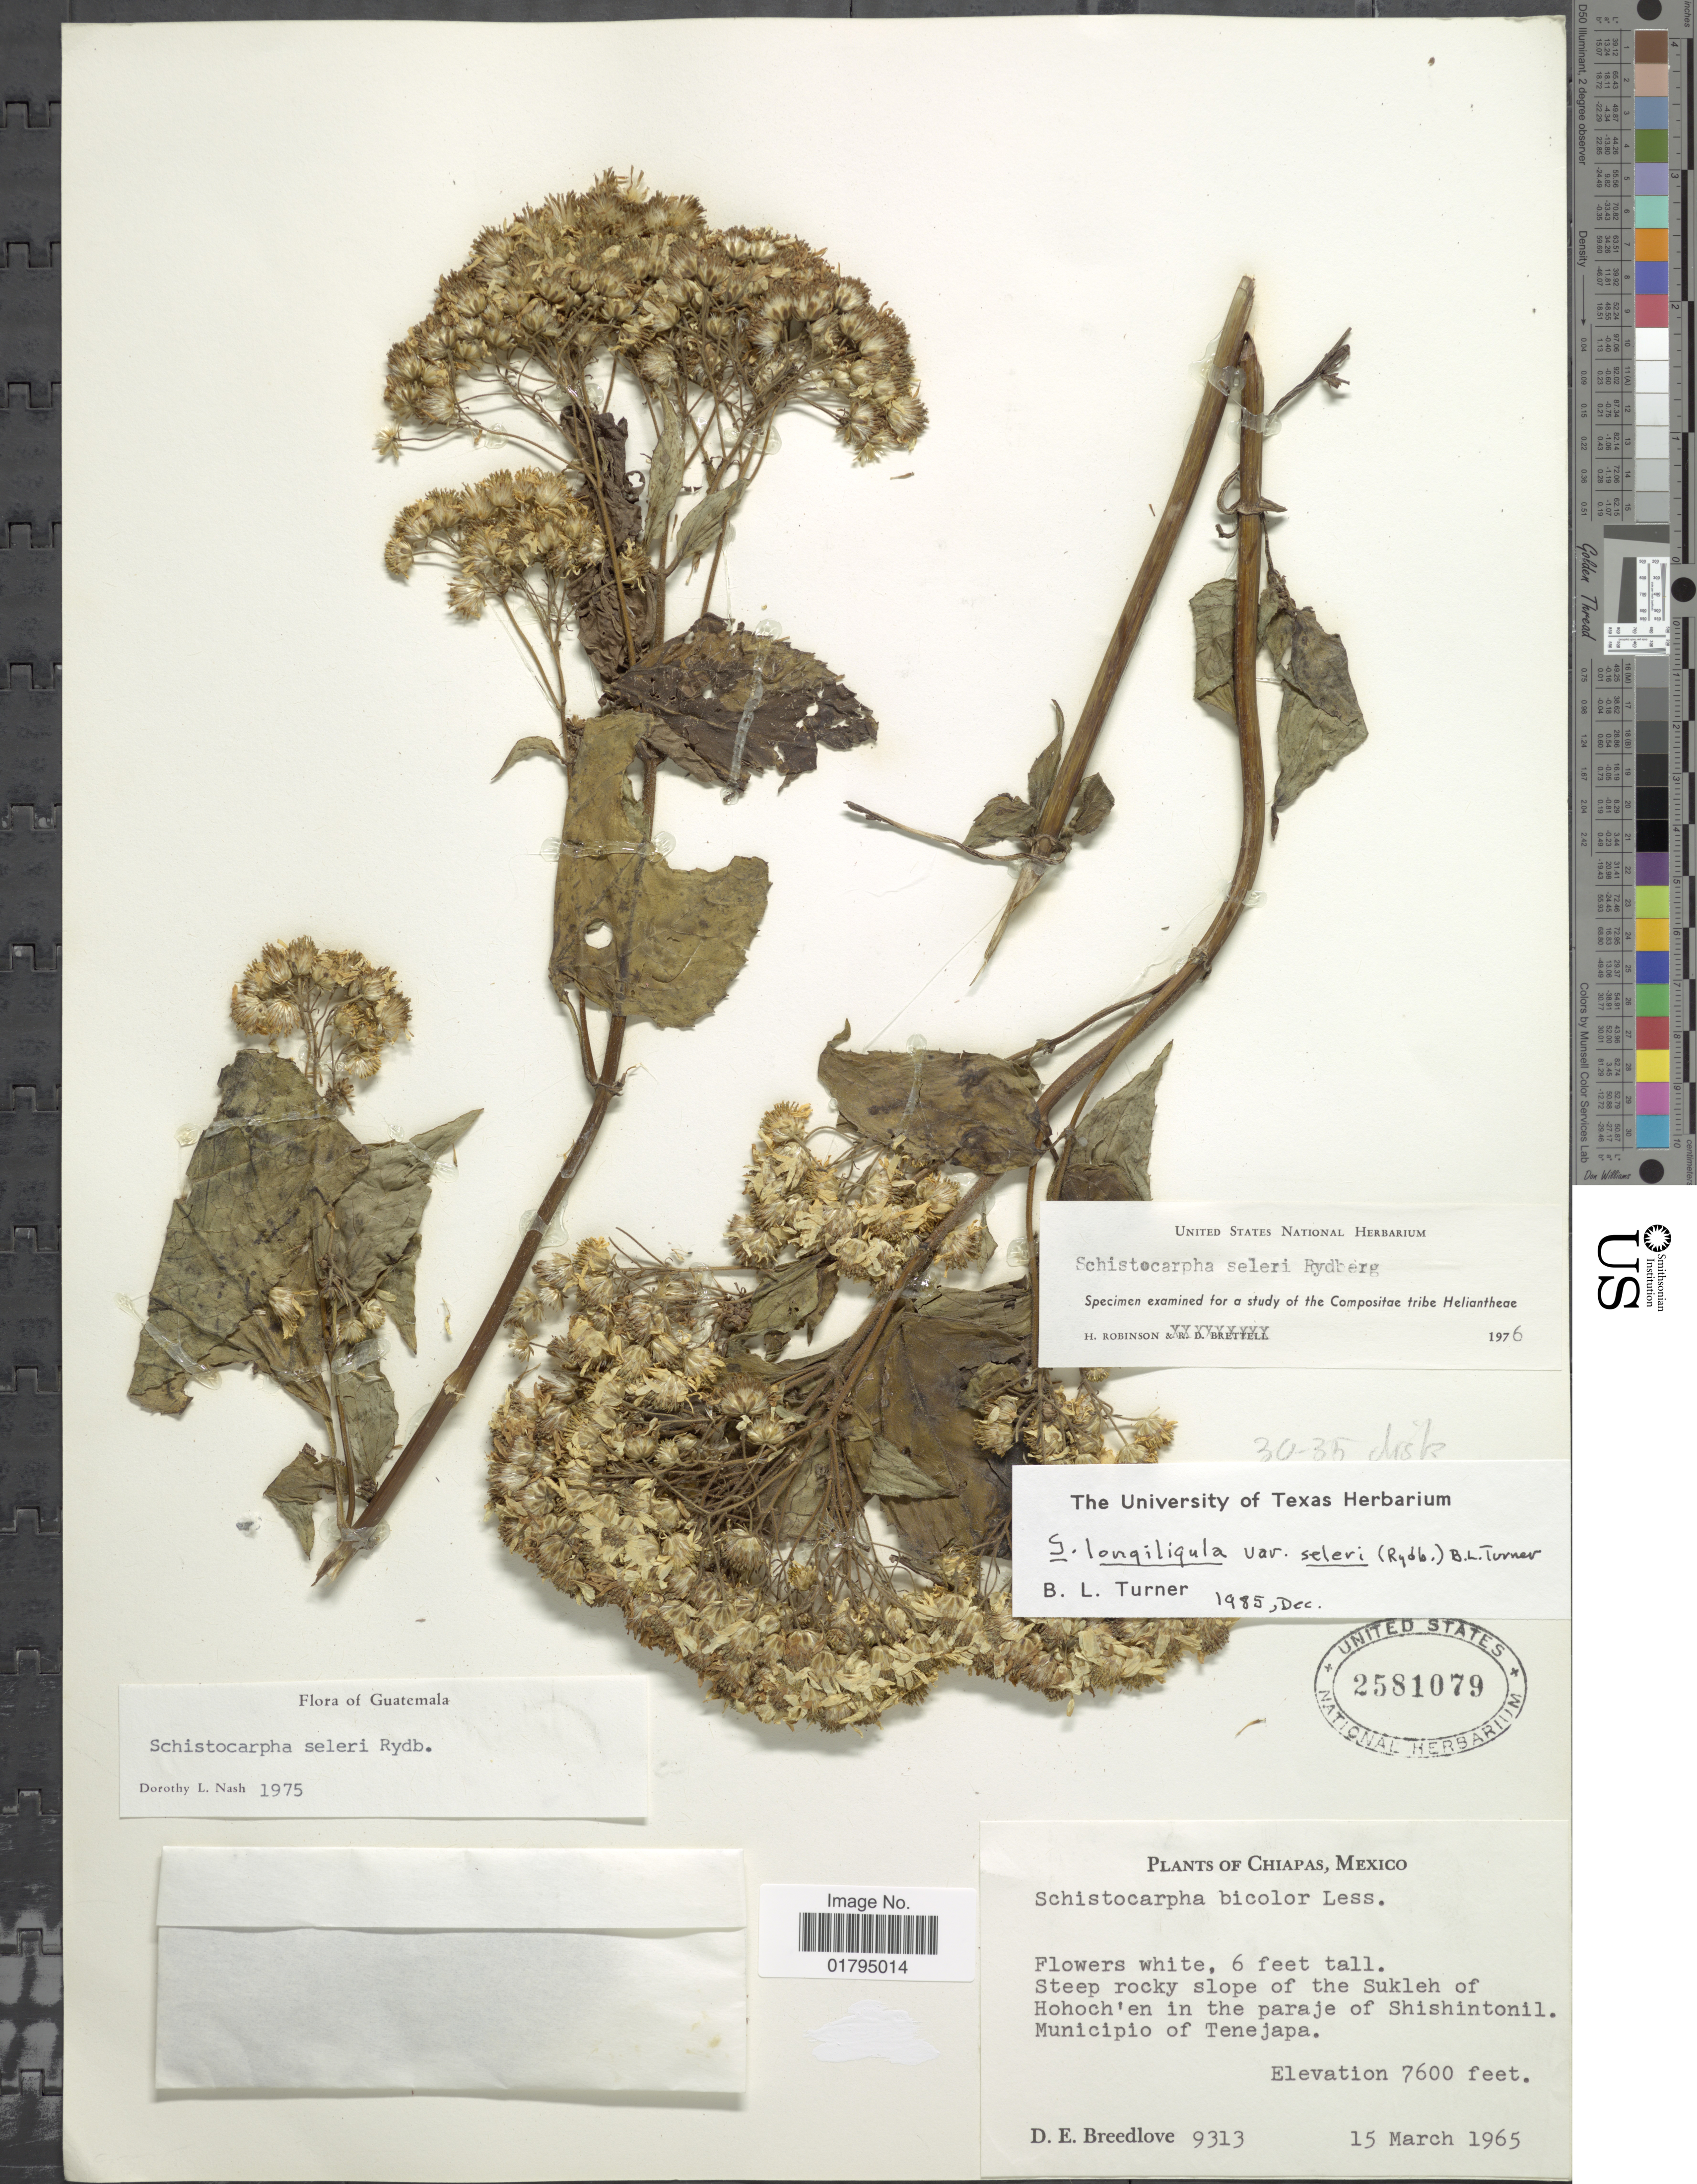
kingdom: Plantae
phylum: Tracheophyta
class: Magnoliopsida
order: Asterales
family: Asteraceae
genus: Schistocarpha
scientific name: Schistocarpha seleri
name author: Rydb.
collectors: D. E. Breedlove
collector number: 9313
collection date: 1965-03-15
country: Mexico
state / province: Chiapas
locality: Steep rocky slope of the Sukleh of Hohoch'en in the paraje of Shishintonil. Municipio of Tenejapa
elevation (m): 2316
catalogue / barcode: US 2581079